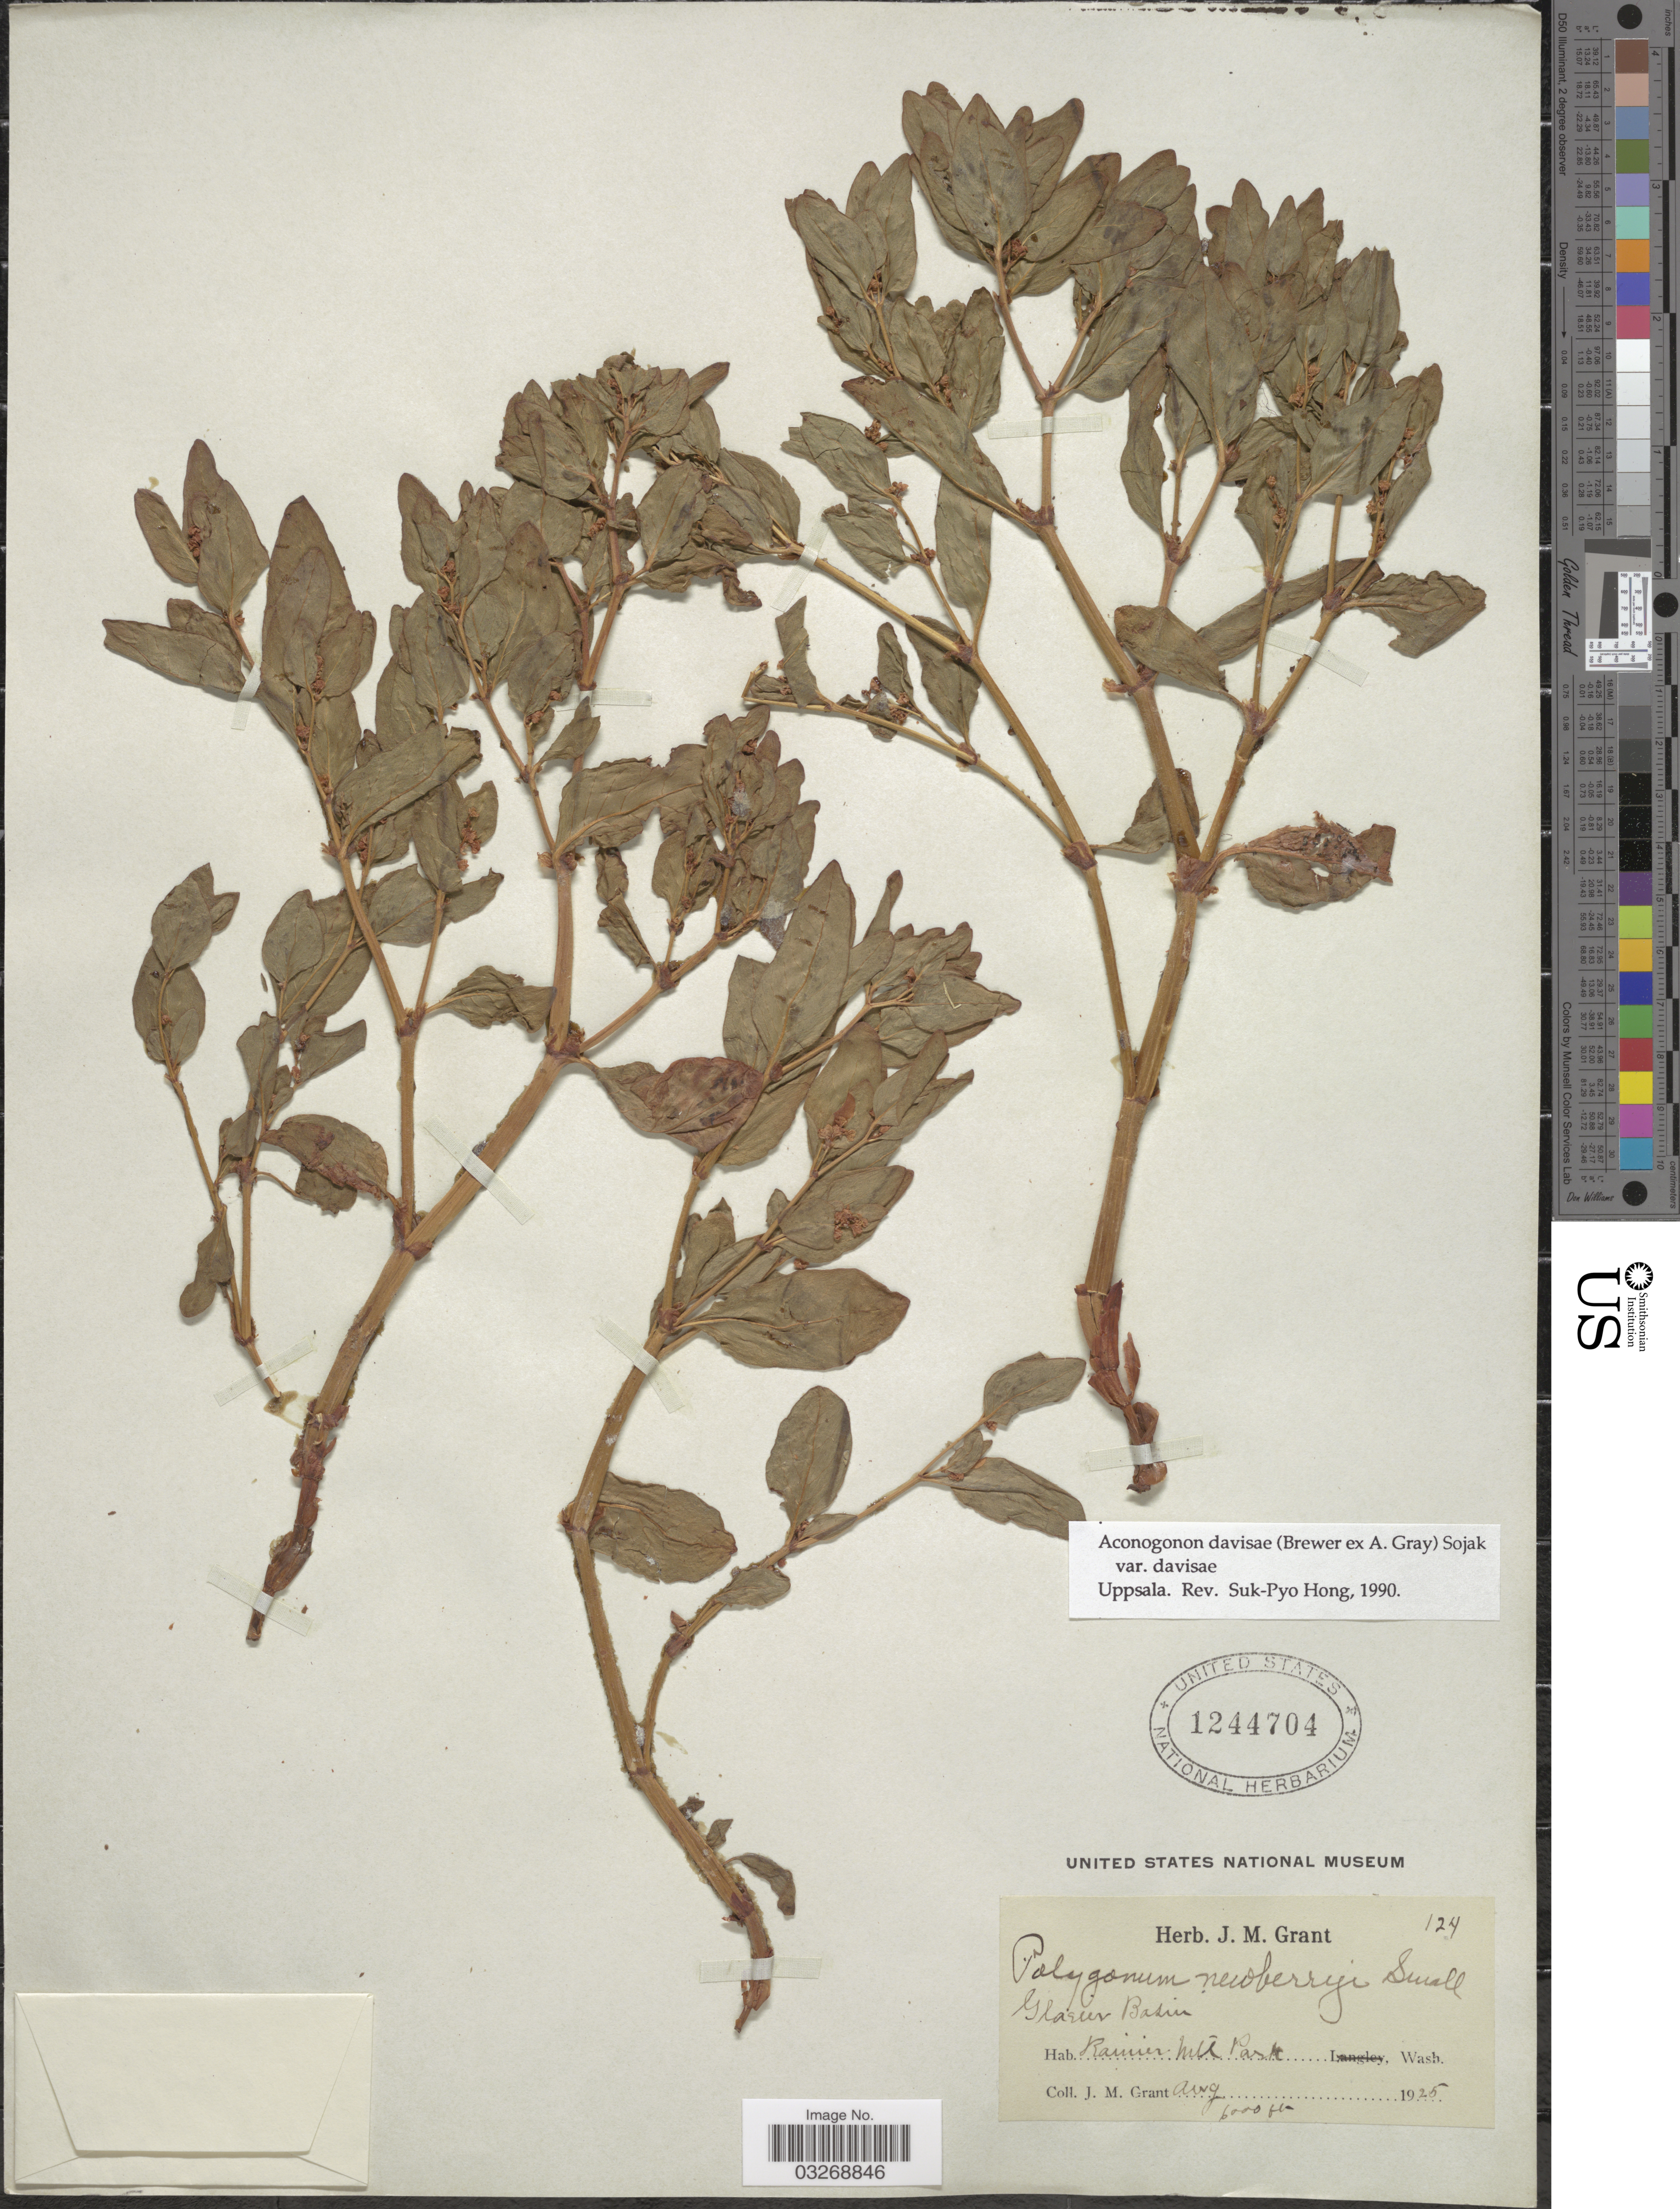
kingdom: Plantae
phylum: Tracheophyta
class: Magnoliopsida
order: Caryophyllales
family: Polygonaceae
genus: Koenigia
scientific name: Koenigia davisiae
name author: (W.H. Brewer ex A. Gray) T.M. Schust. & Reveal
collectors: J. M. Grant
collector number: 124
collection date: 1925-08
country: United States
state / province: Washington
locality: Glacier Basin. Rainier Mt Park.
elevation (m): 1829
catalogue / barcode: US 1244704